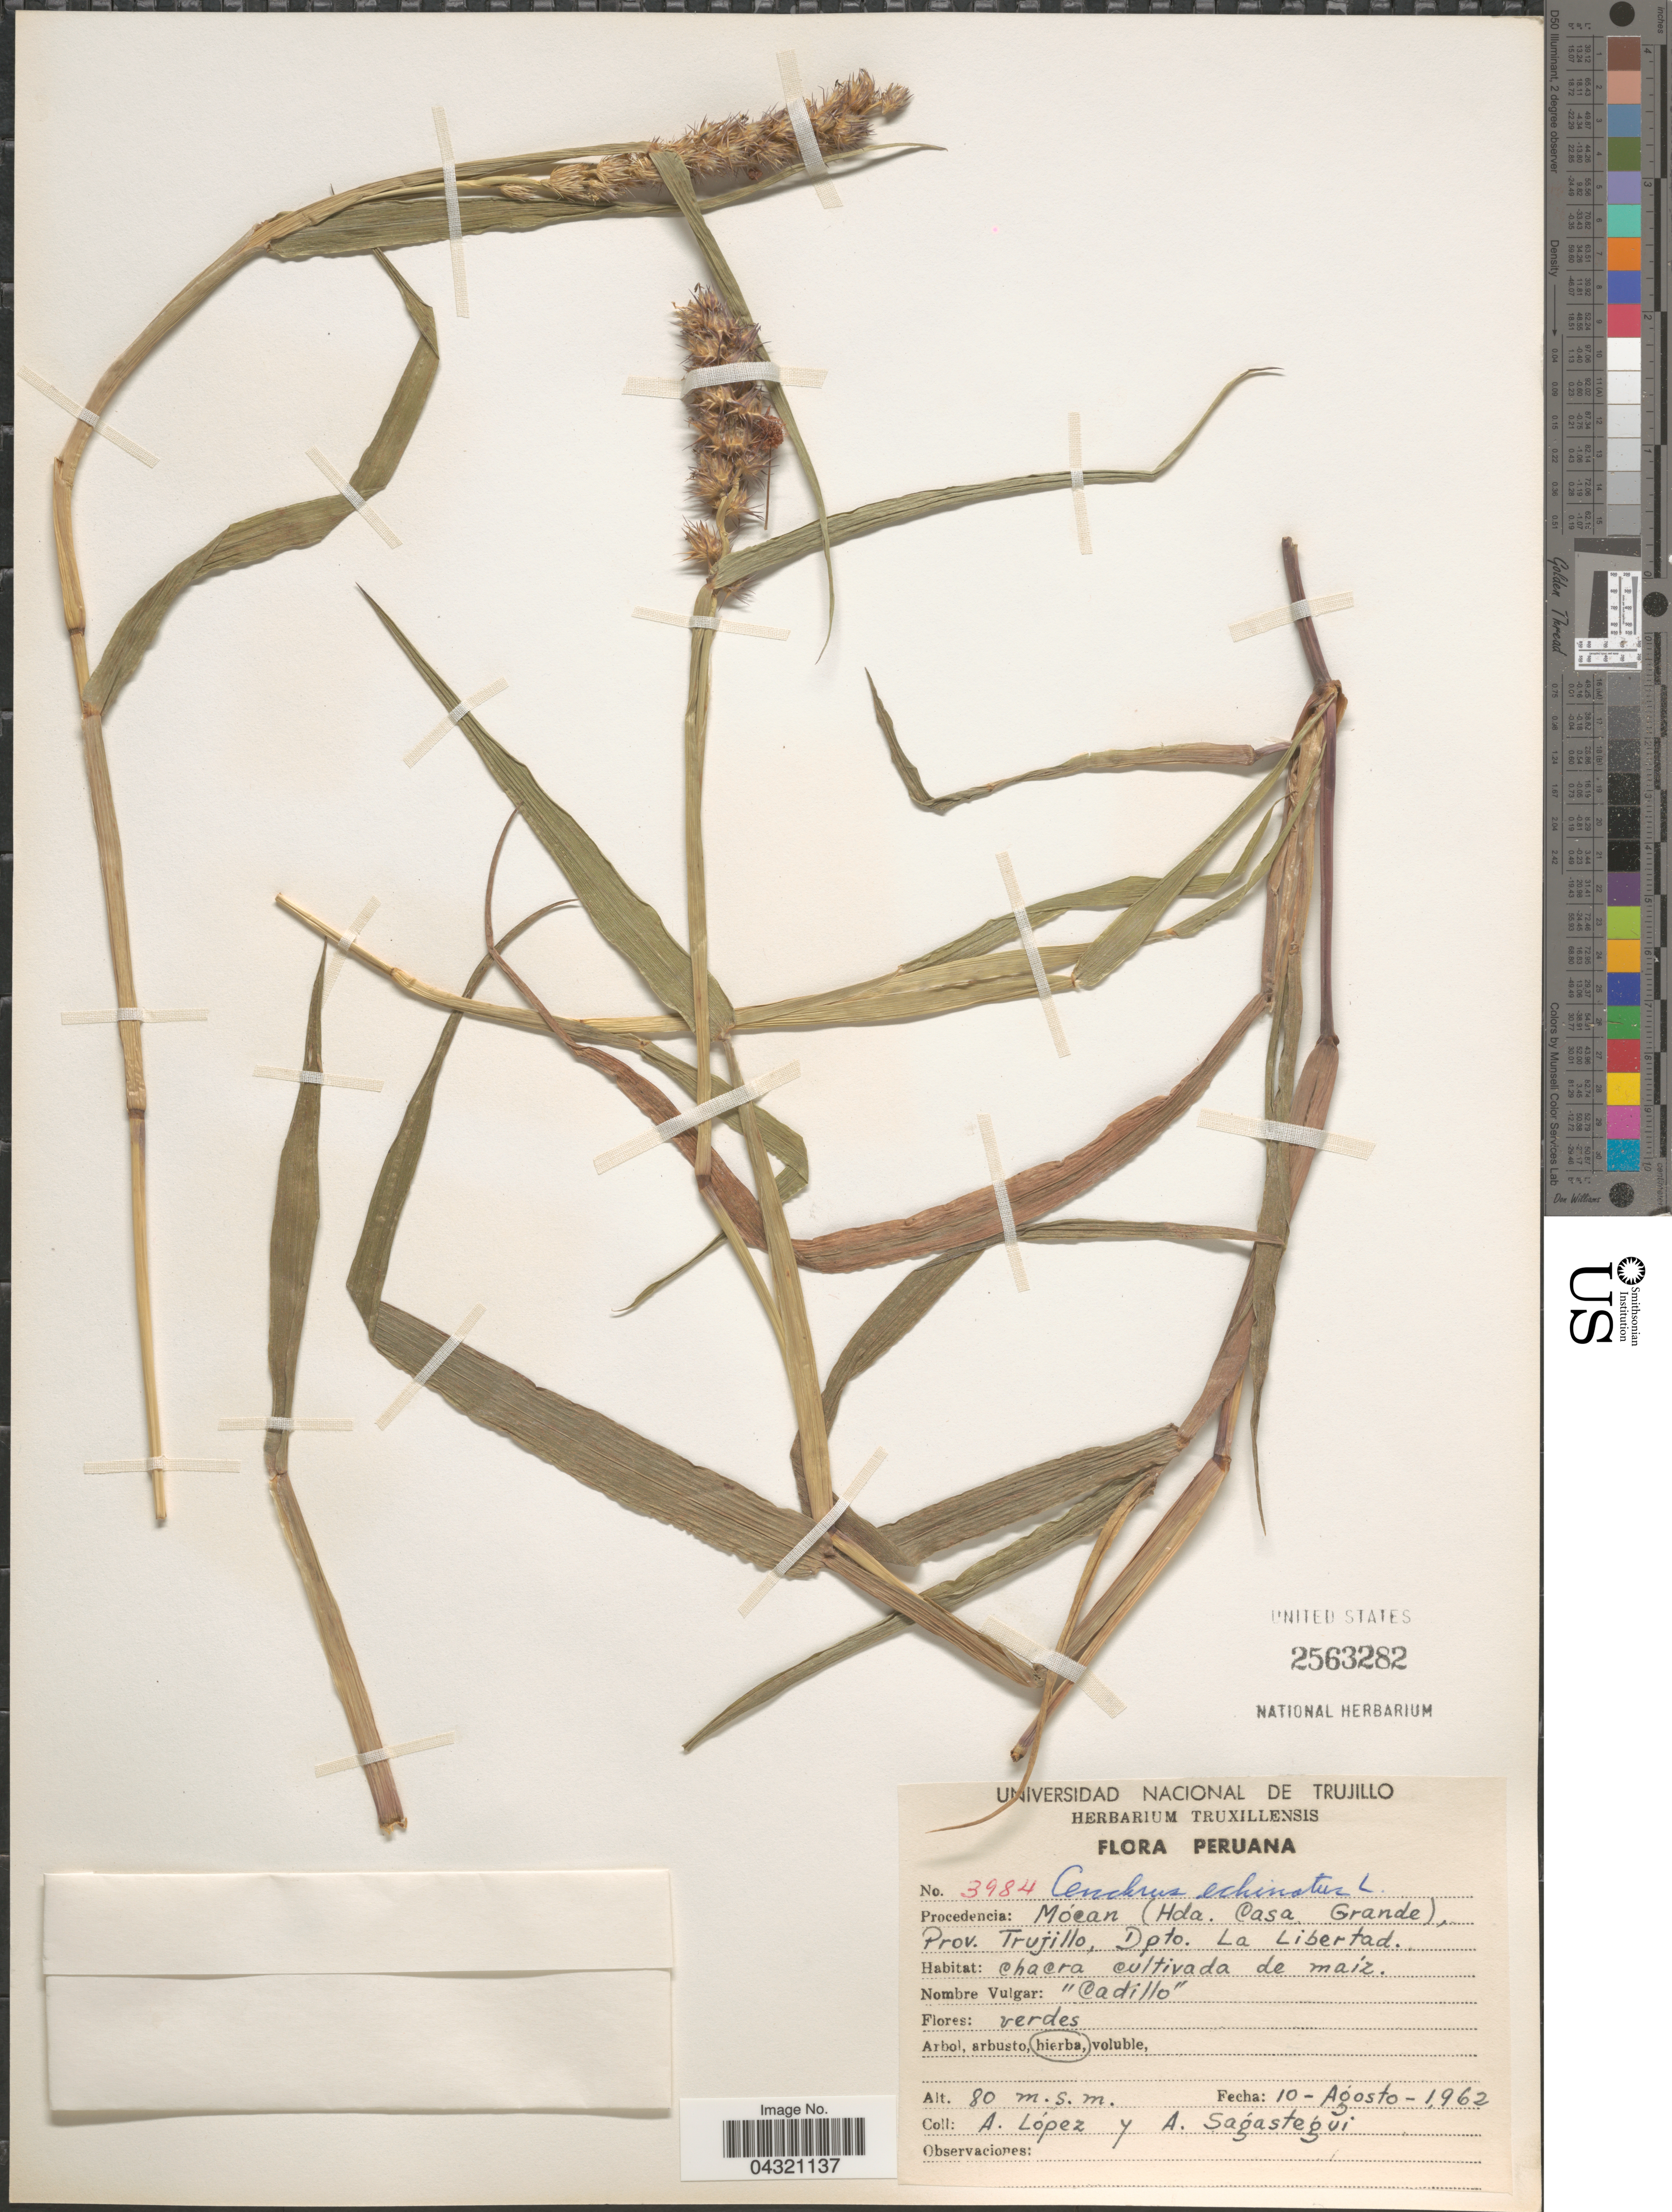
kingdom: Plantae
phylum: Tracheophyta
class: Liliopsida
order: Poales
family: Poaceae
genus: Cenchrus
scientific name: Cenchrus echinatus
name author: L.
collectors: A. López & A. Sagastegui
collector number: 3984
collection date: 1962-08-10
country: Peru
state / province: La Libertad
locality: Peruana. Mócan (Hda. Casa Grande), Prov. Trujillo, Dpto. La Libertad.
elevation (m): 80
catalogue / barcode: US 2563282